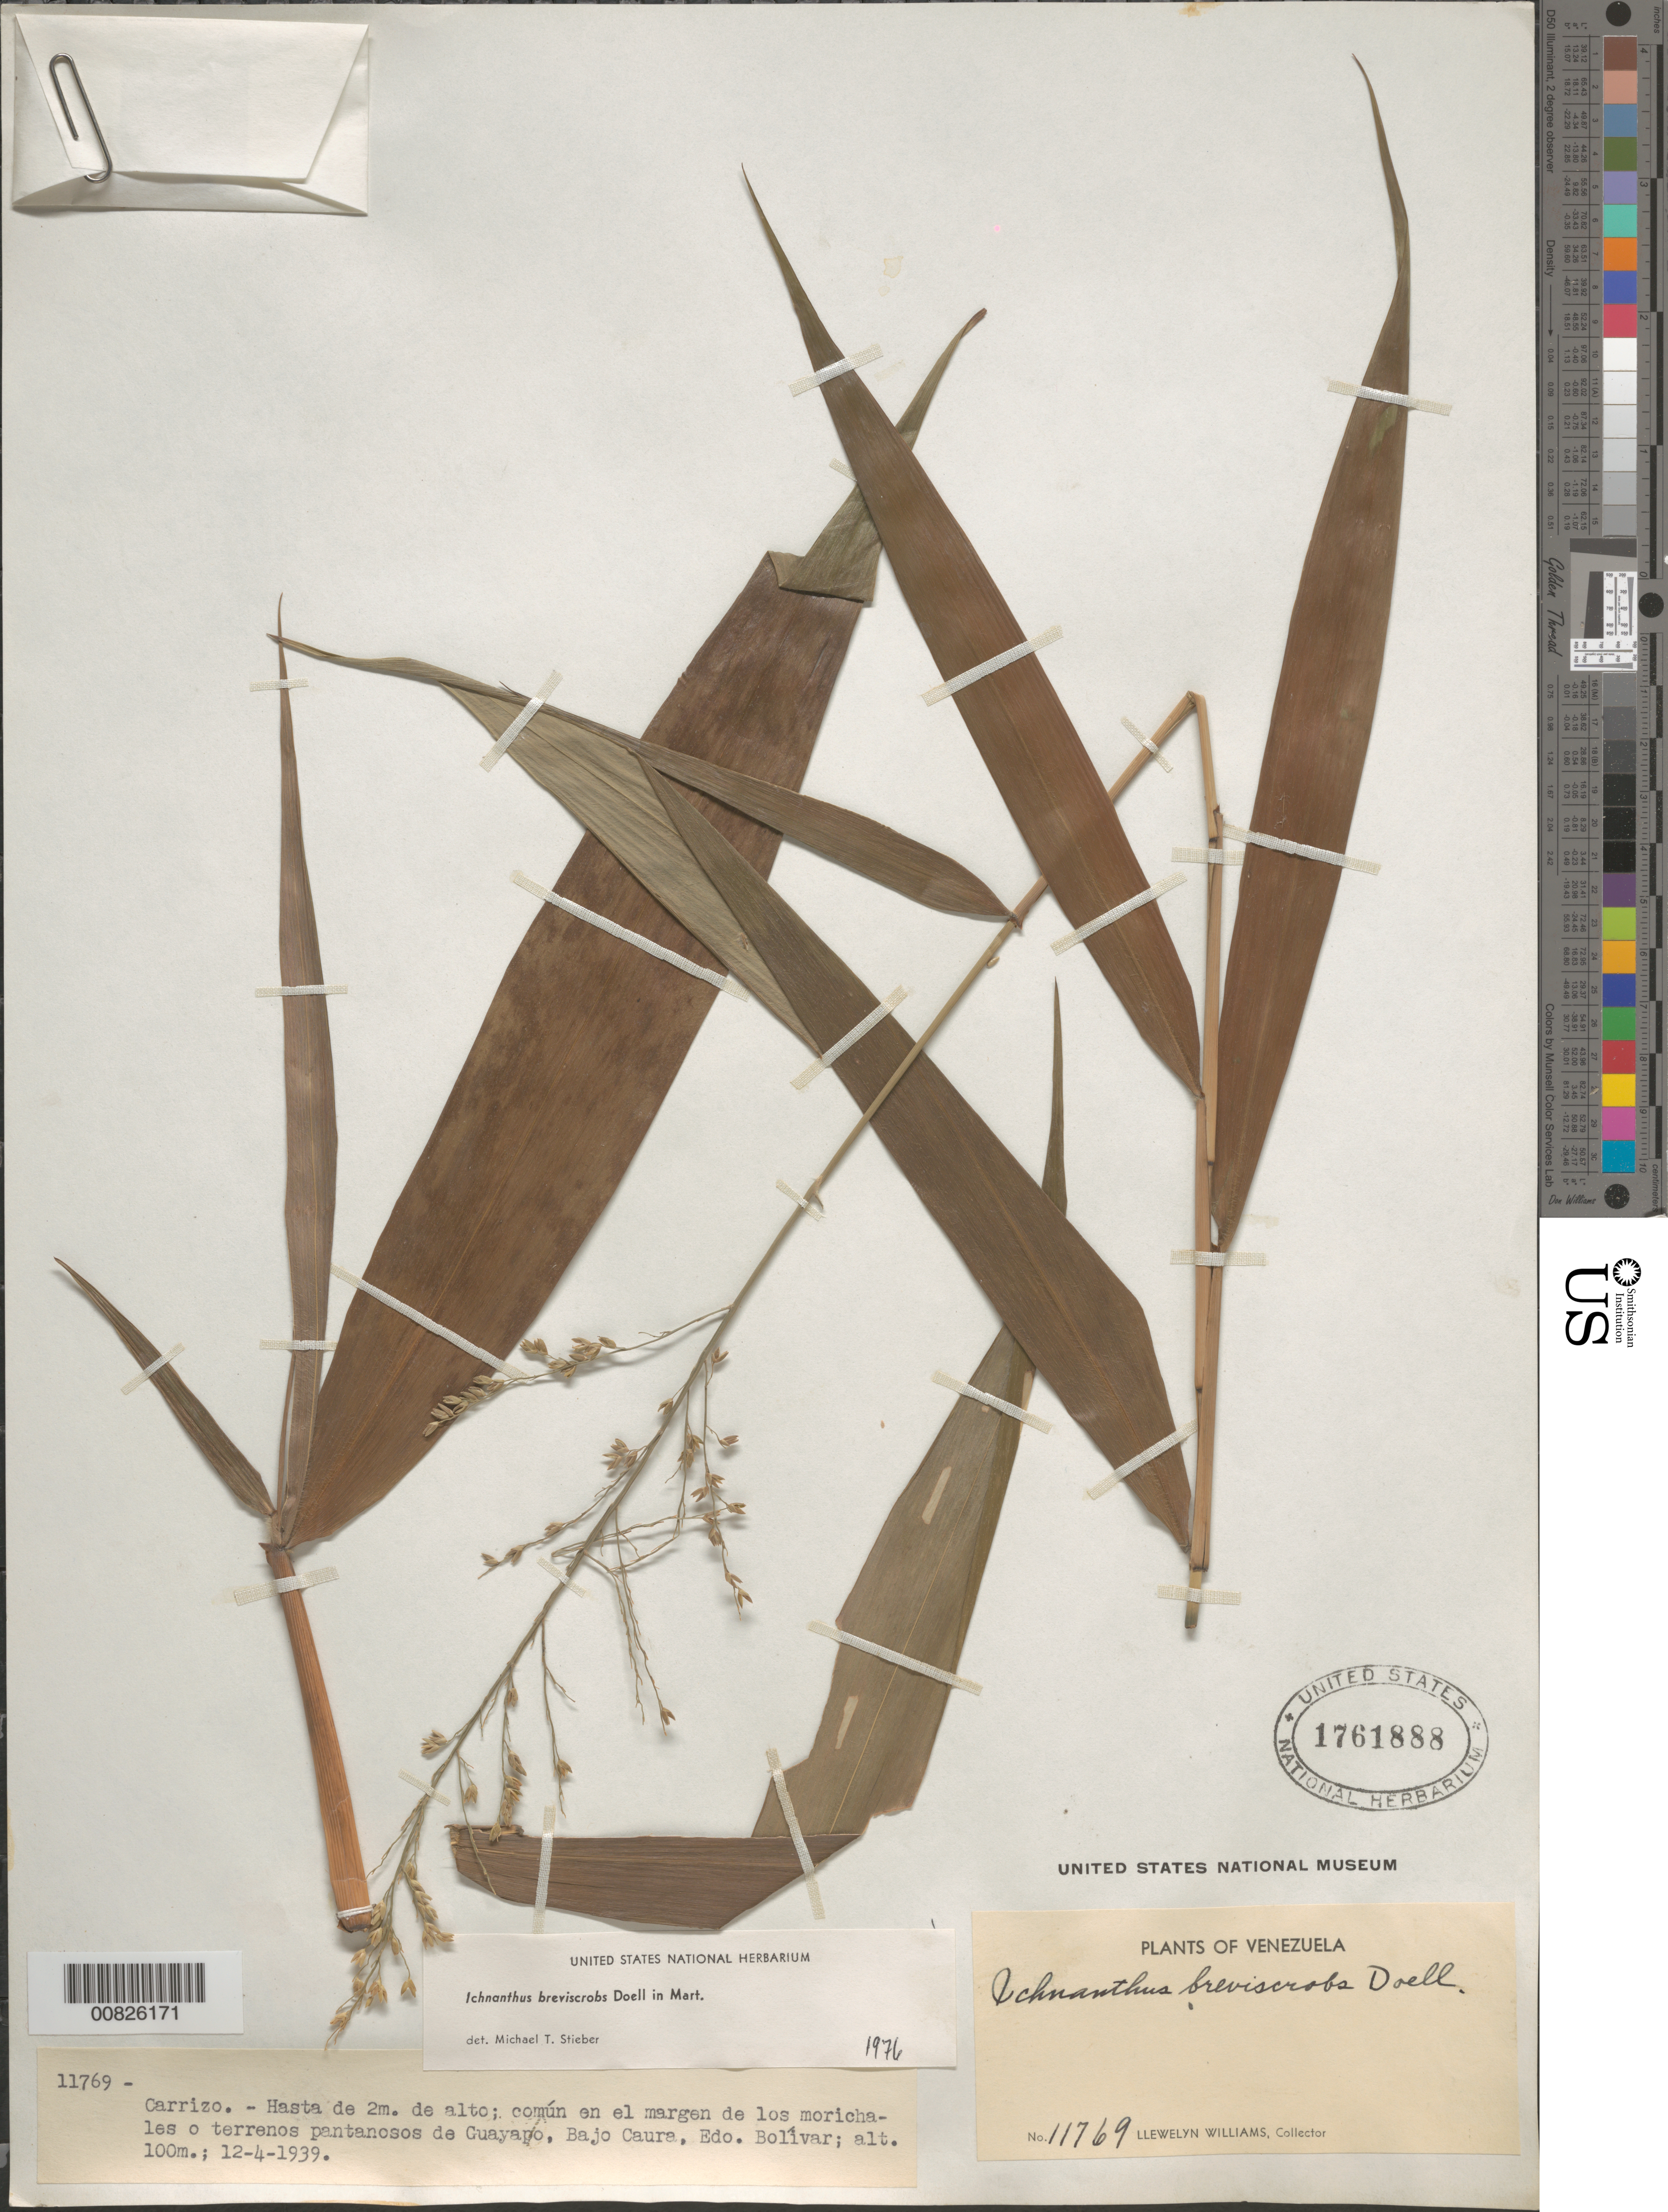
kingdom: Plantae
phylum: Tracheophyta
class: Liliopsida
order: Poales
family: Poaceae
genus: Ichnanthus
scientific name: Ichnanthus breviscrobs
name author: Döll in Mart.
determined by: Stieber, M. T.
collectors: Ll. Williams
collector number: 11769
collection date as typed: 12-Apr-39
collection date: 1939-04-12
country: Venezuela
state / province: Bolívar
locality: Guayapo, Bajo Caura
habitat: Margen de los morichales o terrenos pantanosos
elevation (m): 100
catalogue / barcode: US 1761888